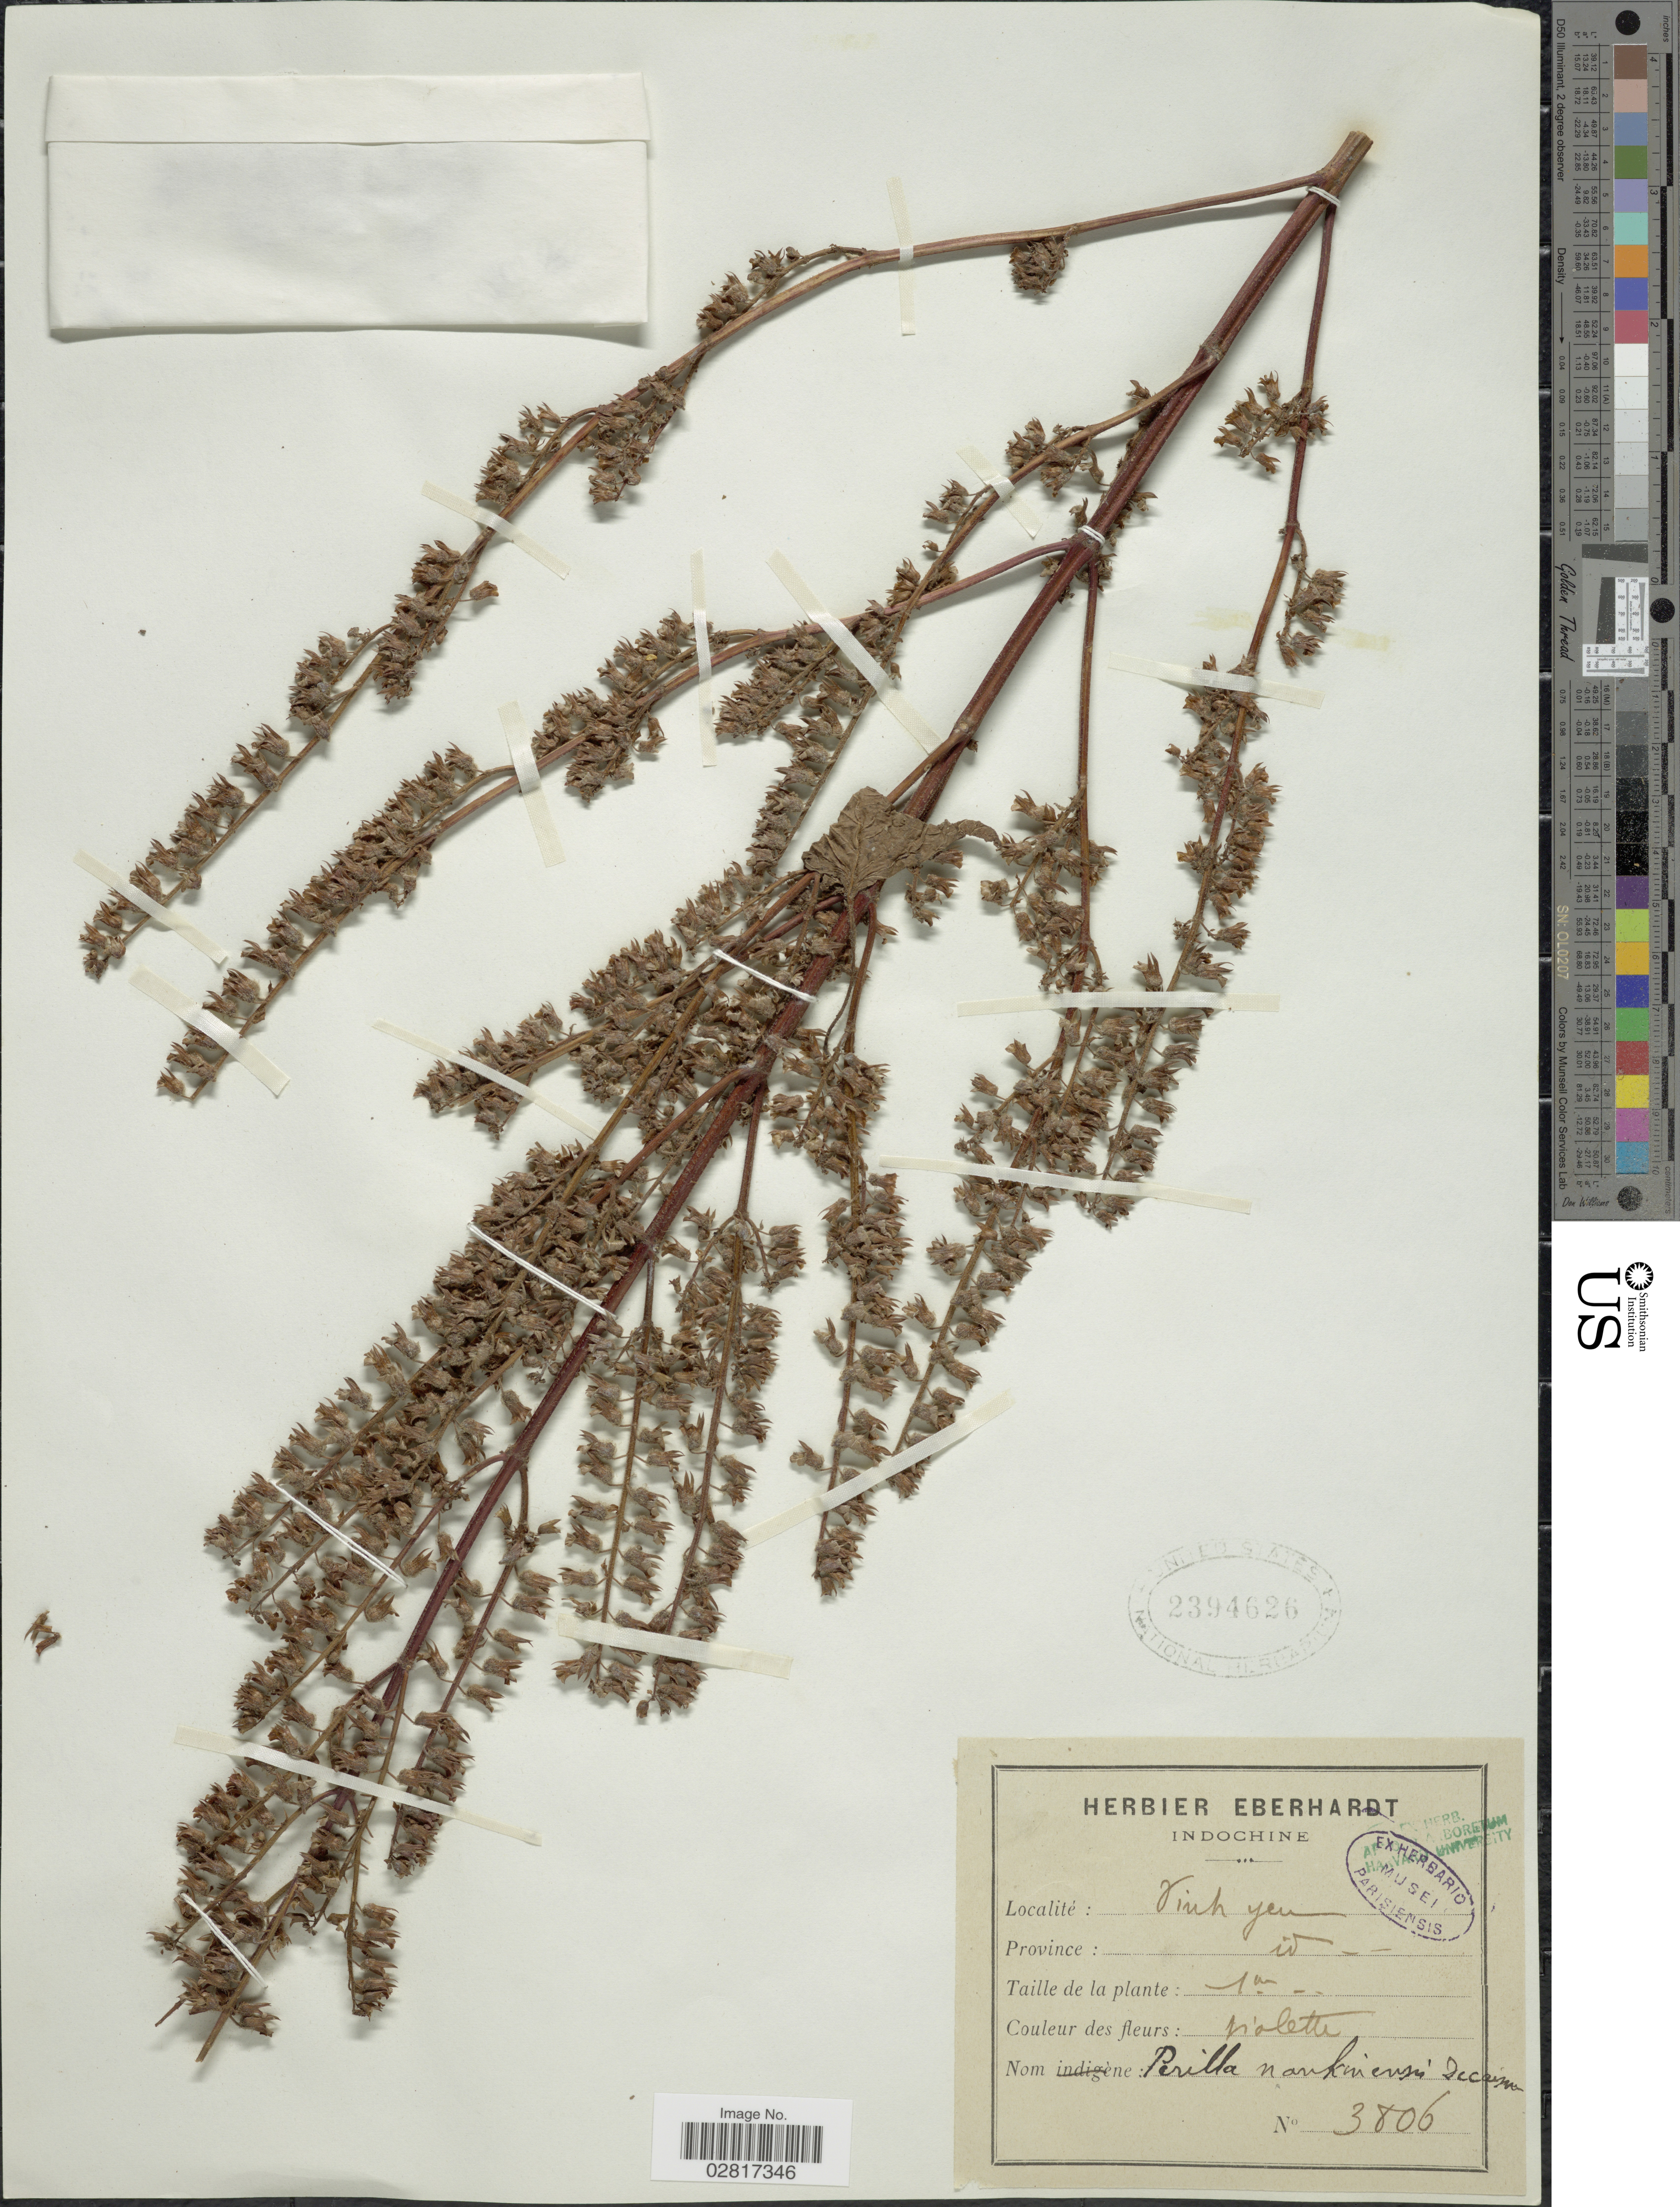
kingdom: Plantae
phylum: Tracheophyta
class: Magnoliopsida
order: Lamiales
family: Lamiaceae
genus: Perilla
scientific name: Perilla frutescens var. crispa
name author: (Thunb.) H. Deane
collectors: ex herb. Eberhardt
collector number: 3806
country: Vietnam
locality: Indochine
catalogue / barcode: US 2394626